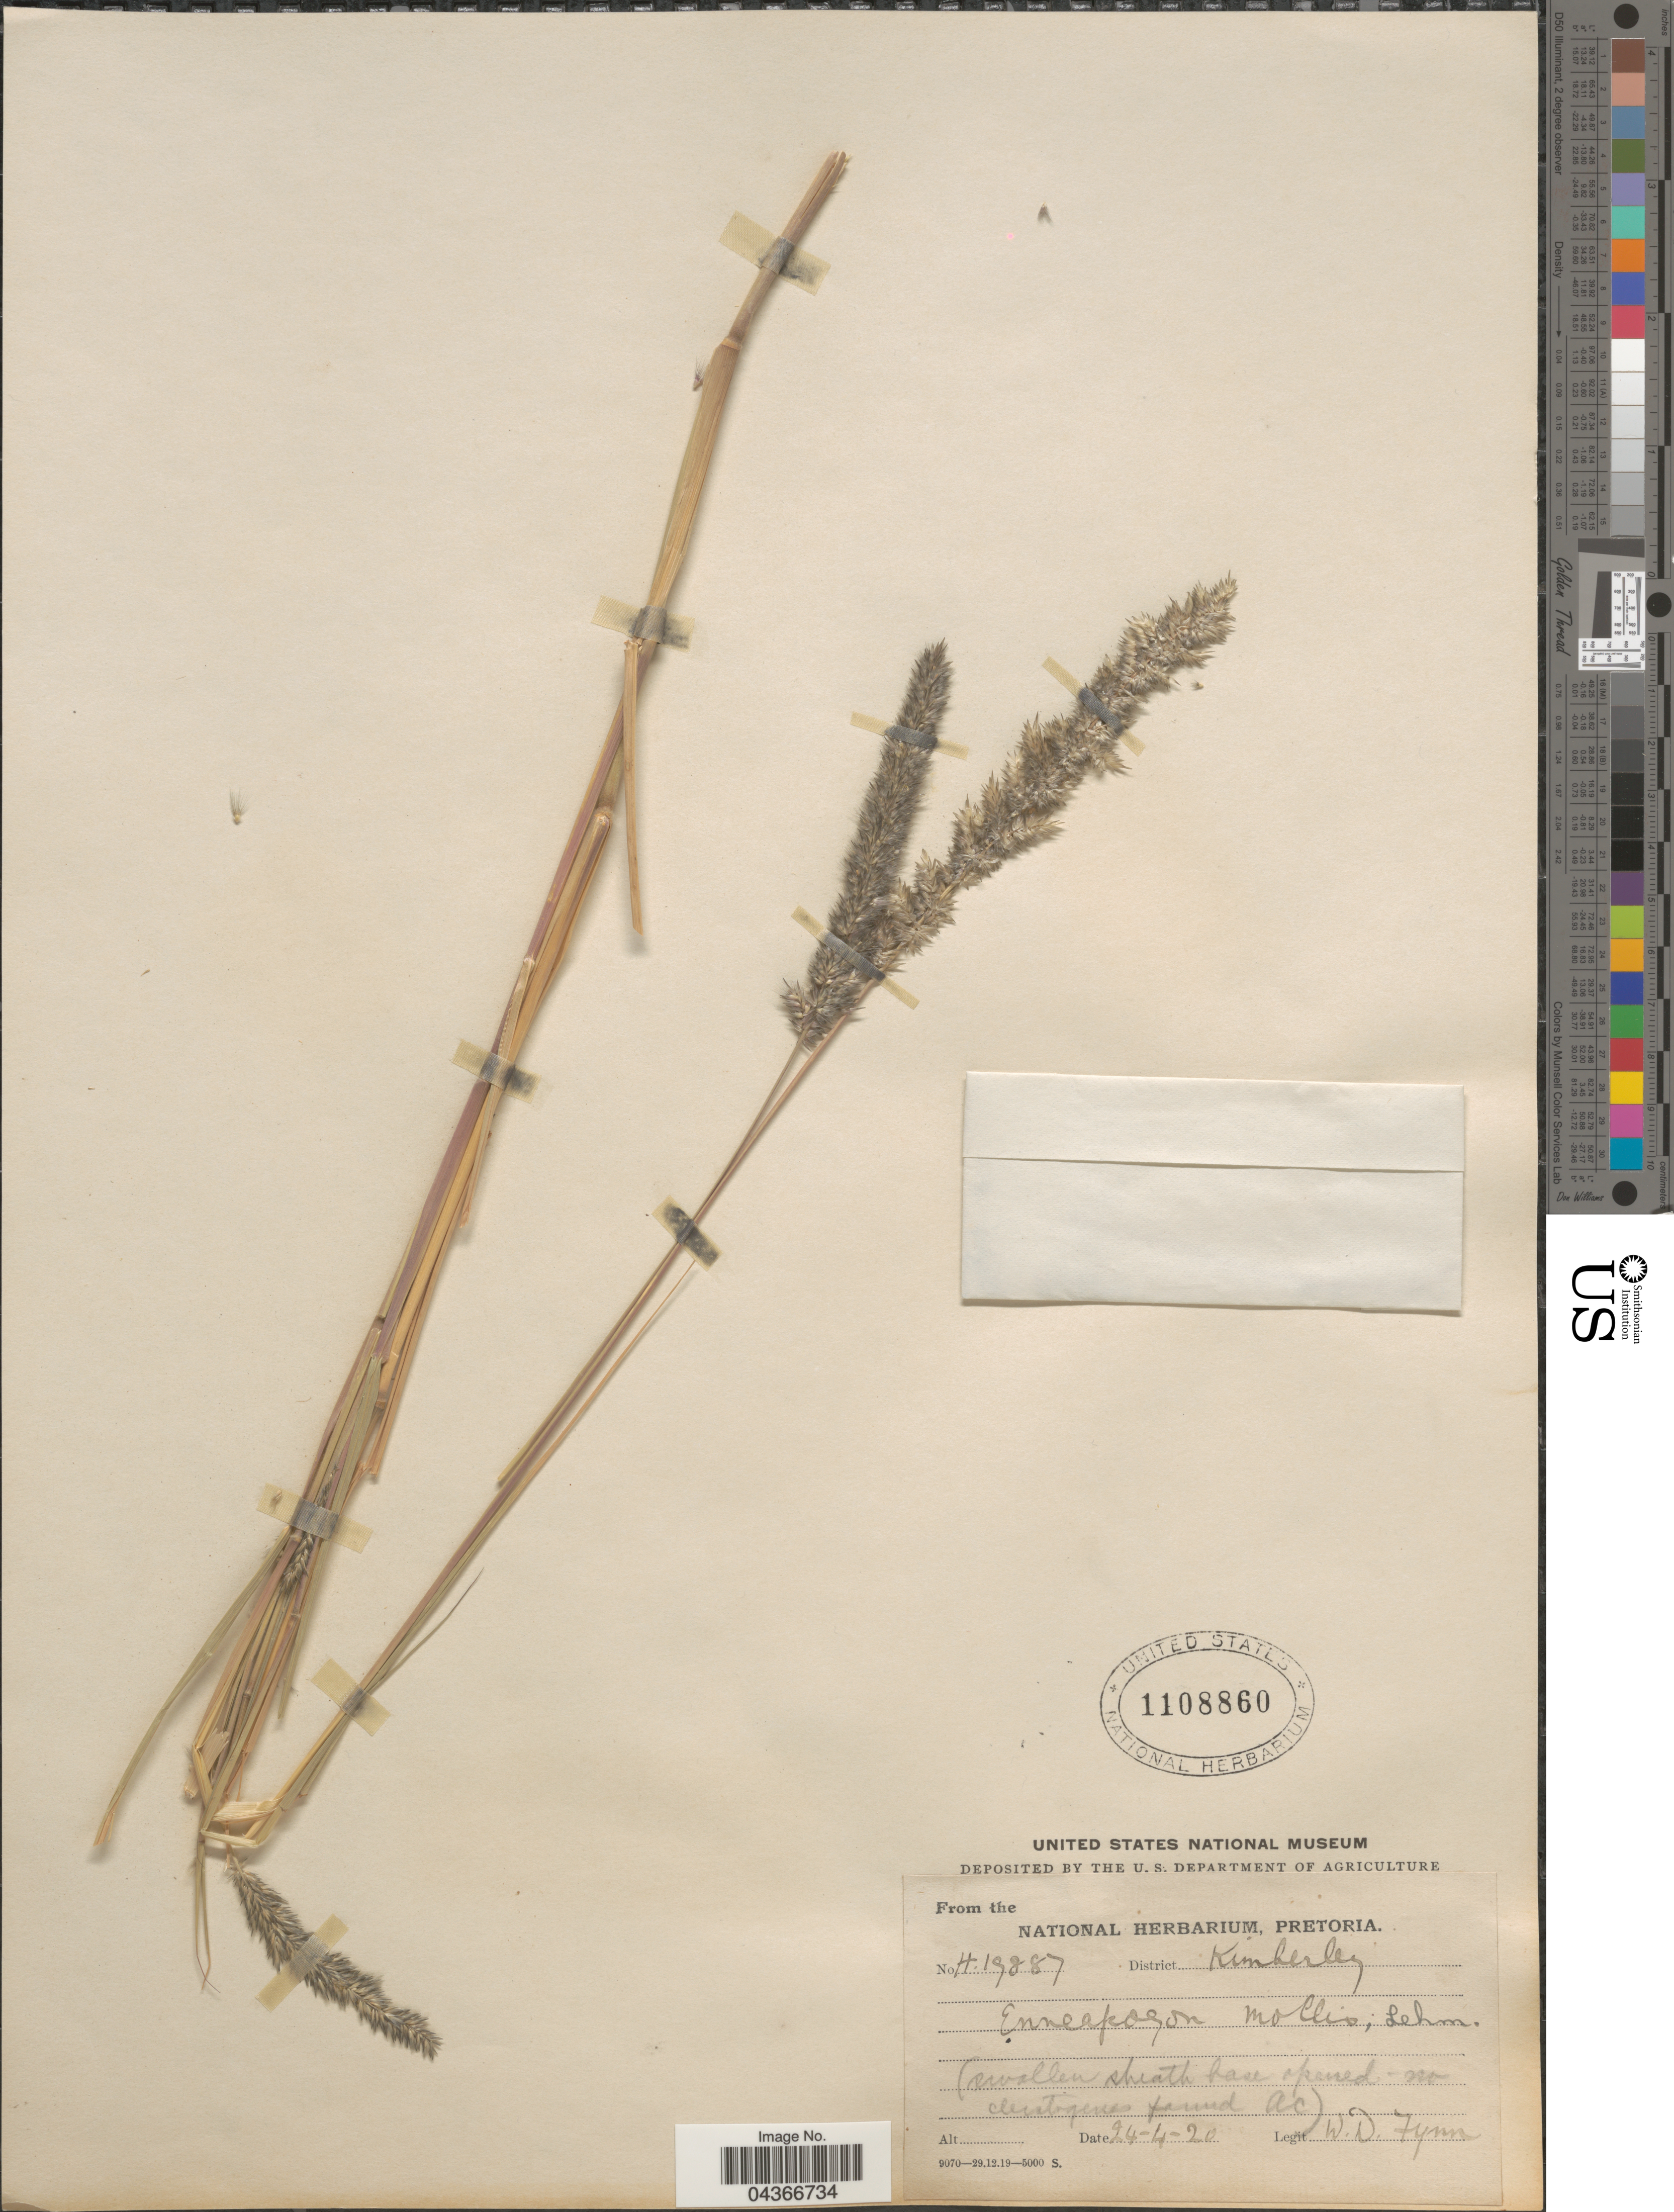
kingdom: Plantae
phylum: Tracheophyta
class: Liliopsida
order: Poales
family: Poaceae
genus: Enneapogon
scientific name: Enneapogon cenchroides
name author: (Licht. ex Roem. & Schult.) C.E. Hubb.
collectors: W. Fynn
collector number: H19887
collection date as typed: Transcribed d/m/y: 24/4/20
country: South Africa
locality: District Kimberley.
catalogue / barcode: US 1108860